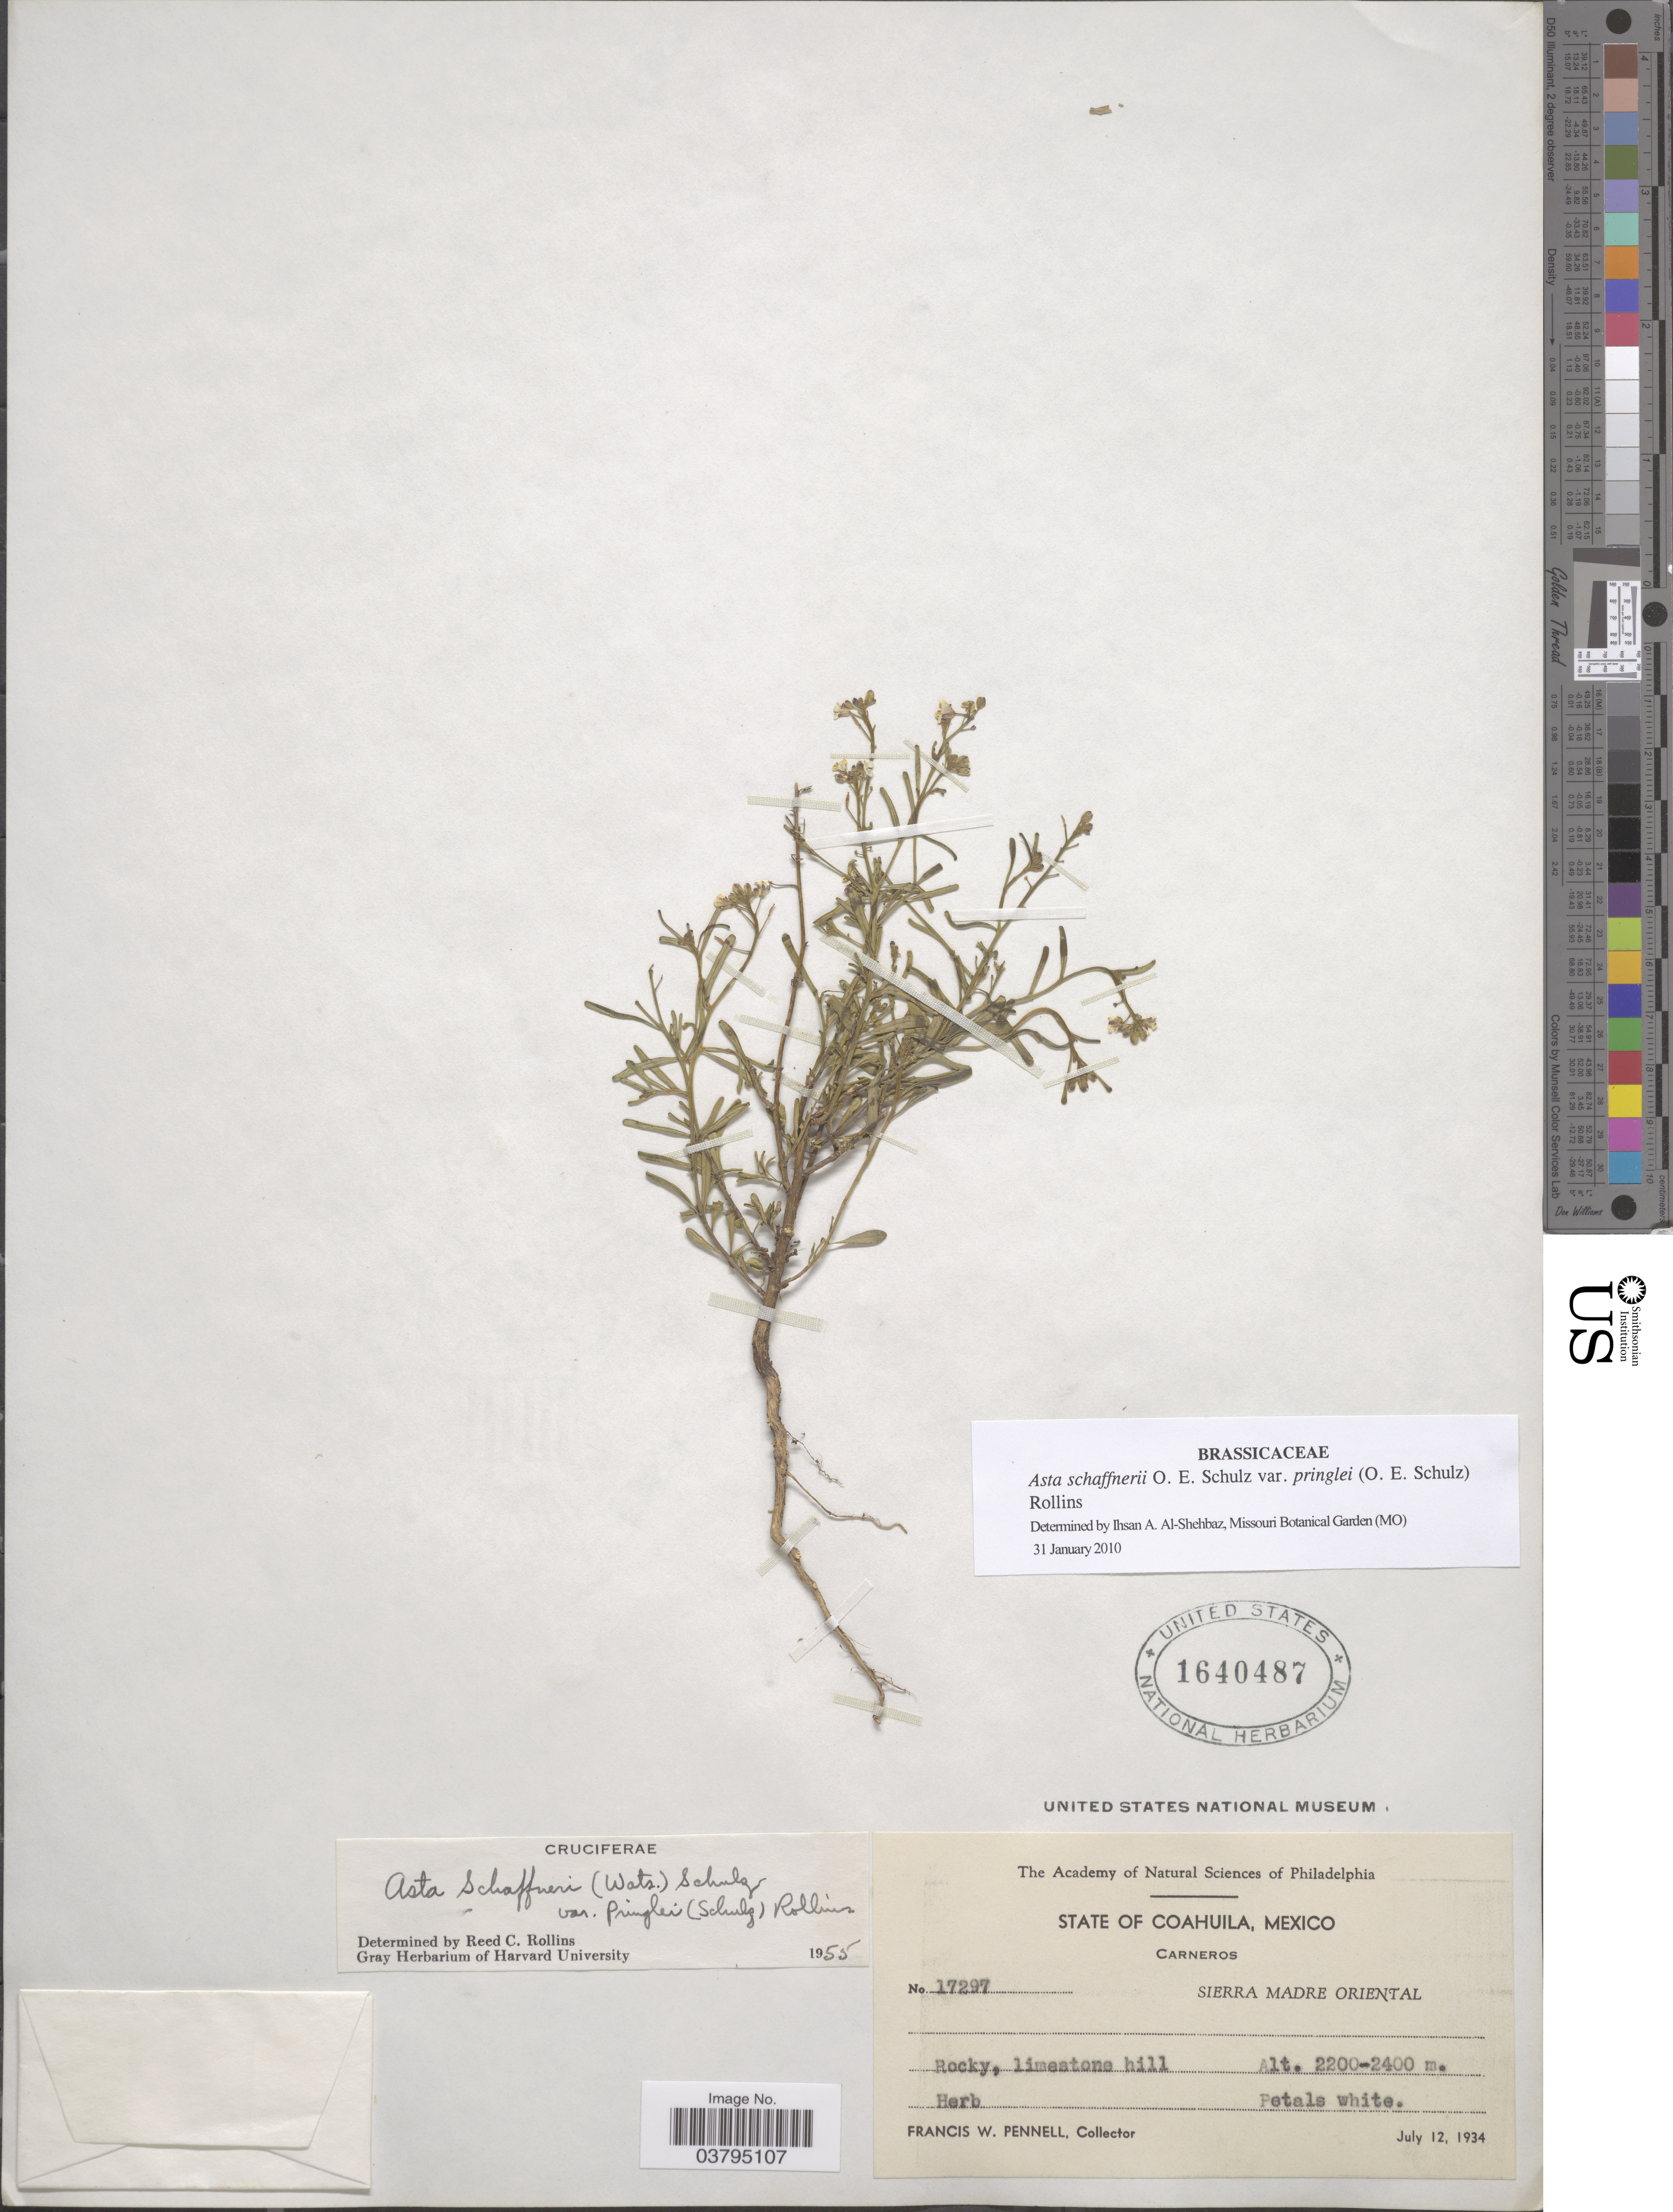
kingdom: Plantae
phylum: Tracheophyta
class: Magnoliopsida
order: Brassicales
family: Brassicaceae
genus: Asta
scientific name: Asta schaffneri var. pringlei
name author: (O.E. Schulz) Rollins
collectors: F. W. Pennell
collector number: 17297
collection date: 1934-07-12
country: Mexico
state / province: Coahuila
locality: Carneros. Sierra Madre Oriental. Rocky, limestone hill.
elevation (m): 2200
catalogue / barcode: US 1640487